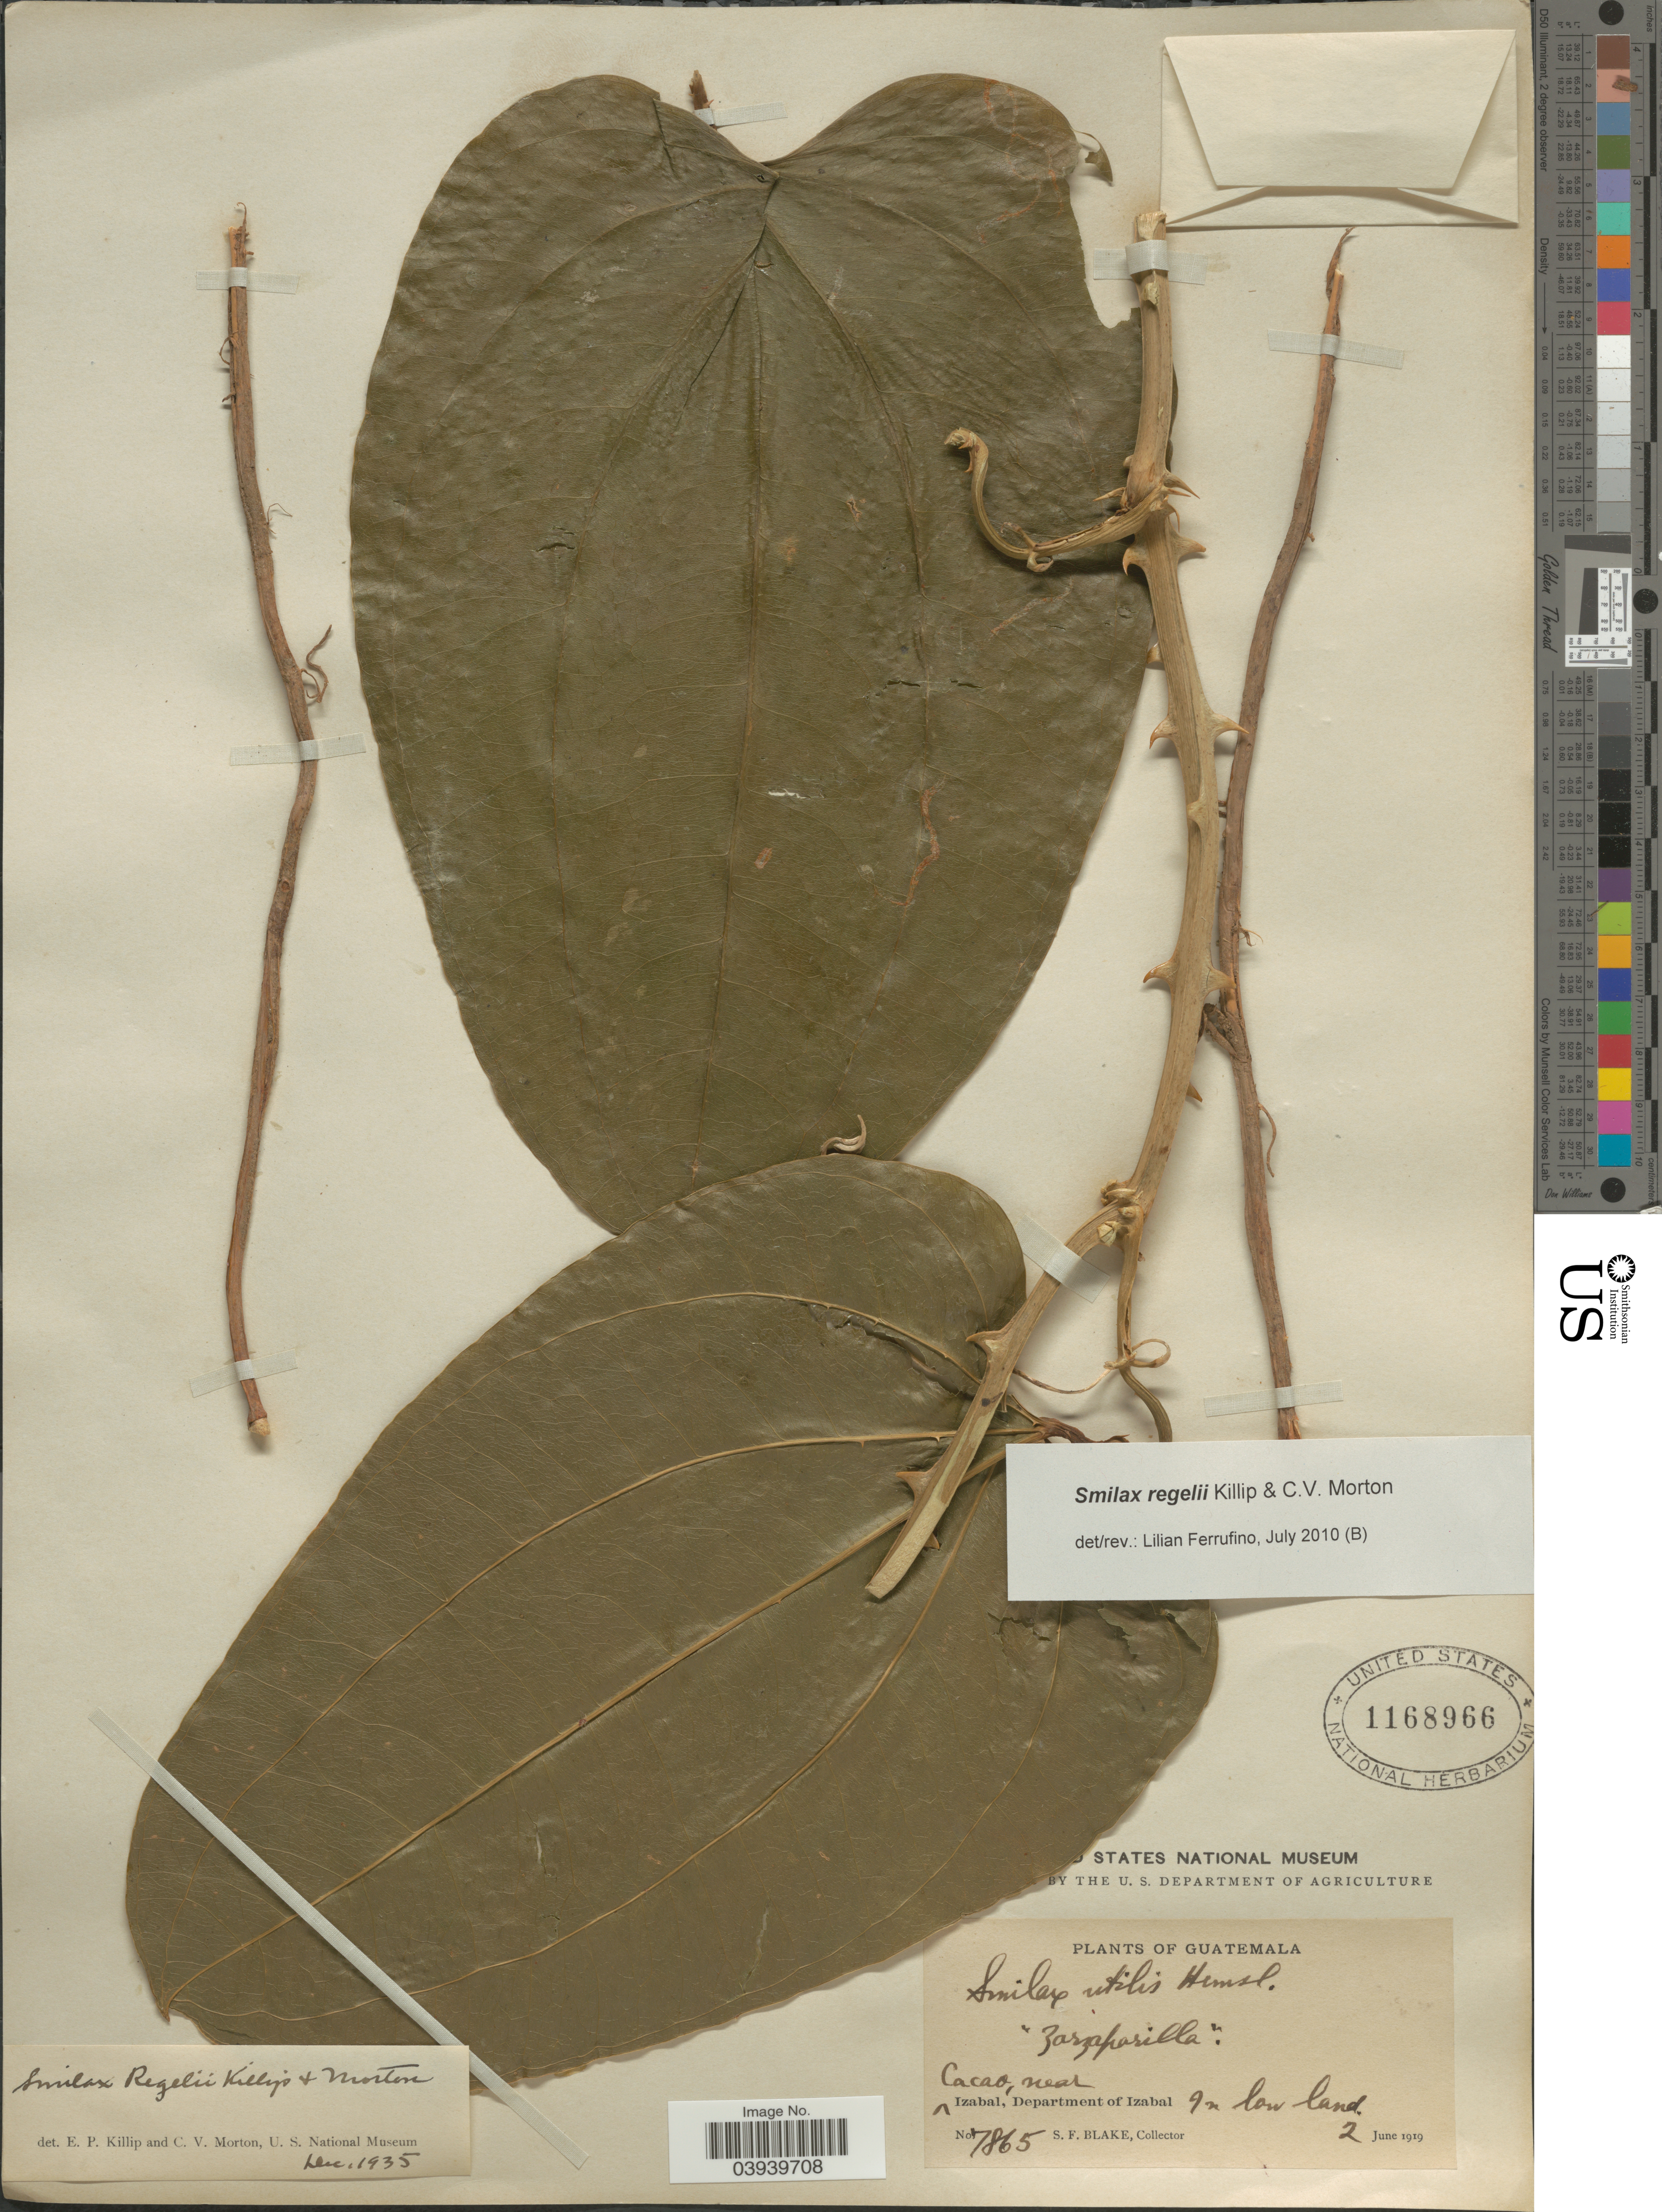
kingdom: Plantae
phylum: Tracheophyta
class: Liliopsida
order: Liliales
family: Smilacaceae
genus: Smilax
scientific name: Smilax regelii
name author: Killip & C.V. Morton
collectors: S. Blake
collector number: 7865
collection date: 1919-06-02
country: Guatemala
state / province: Izabal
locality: Cacao, near Izabal, Department of Izabal.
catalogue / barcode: US 1168966